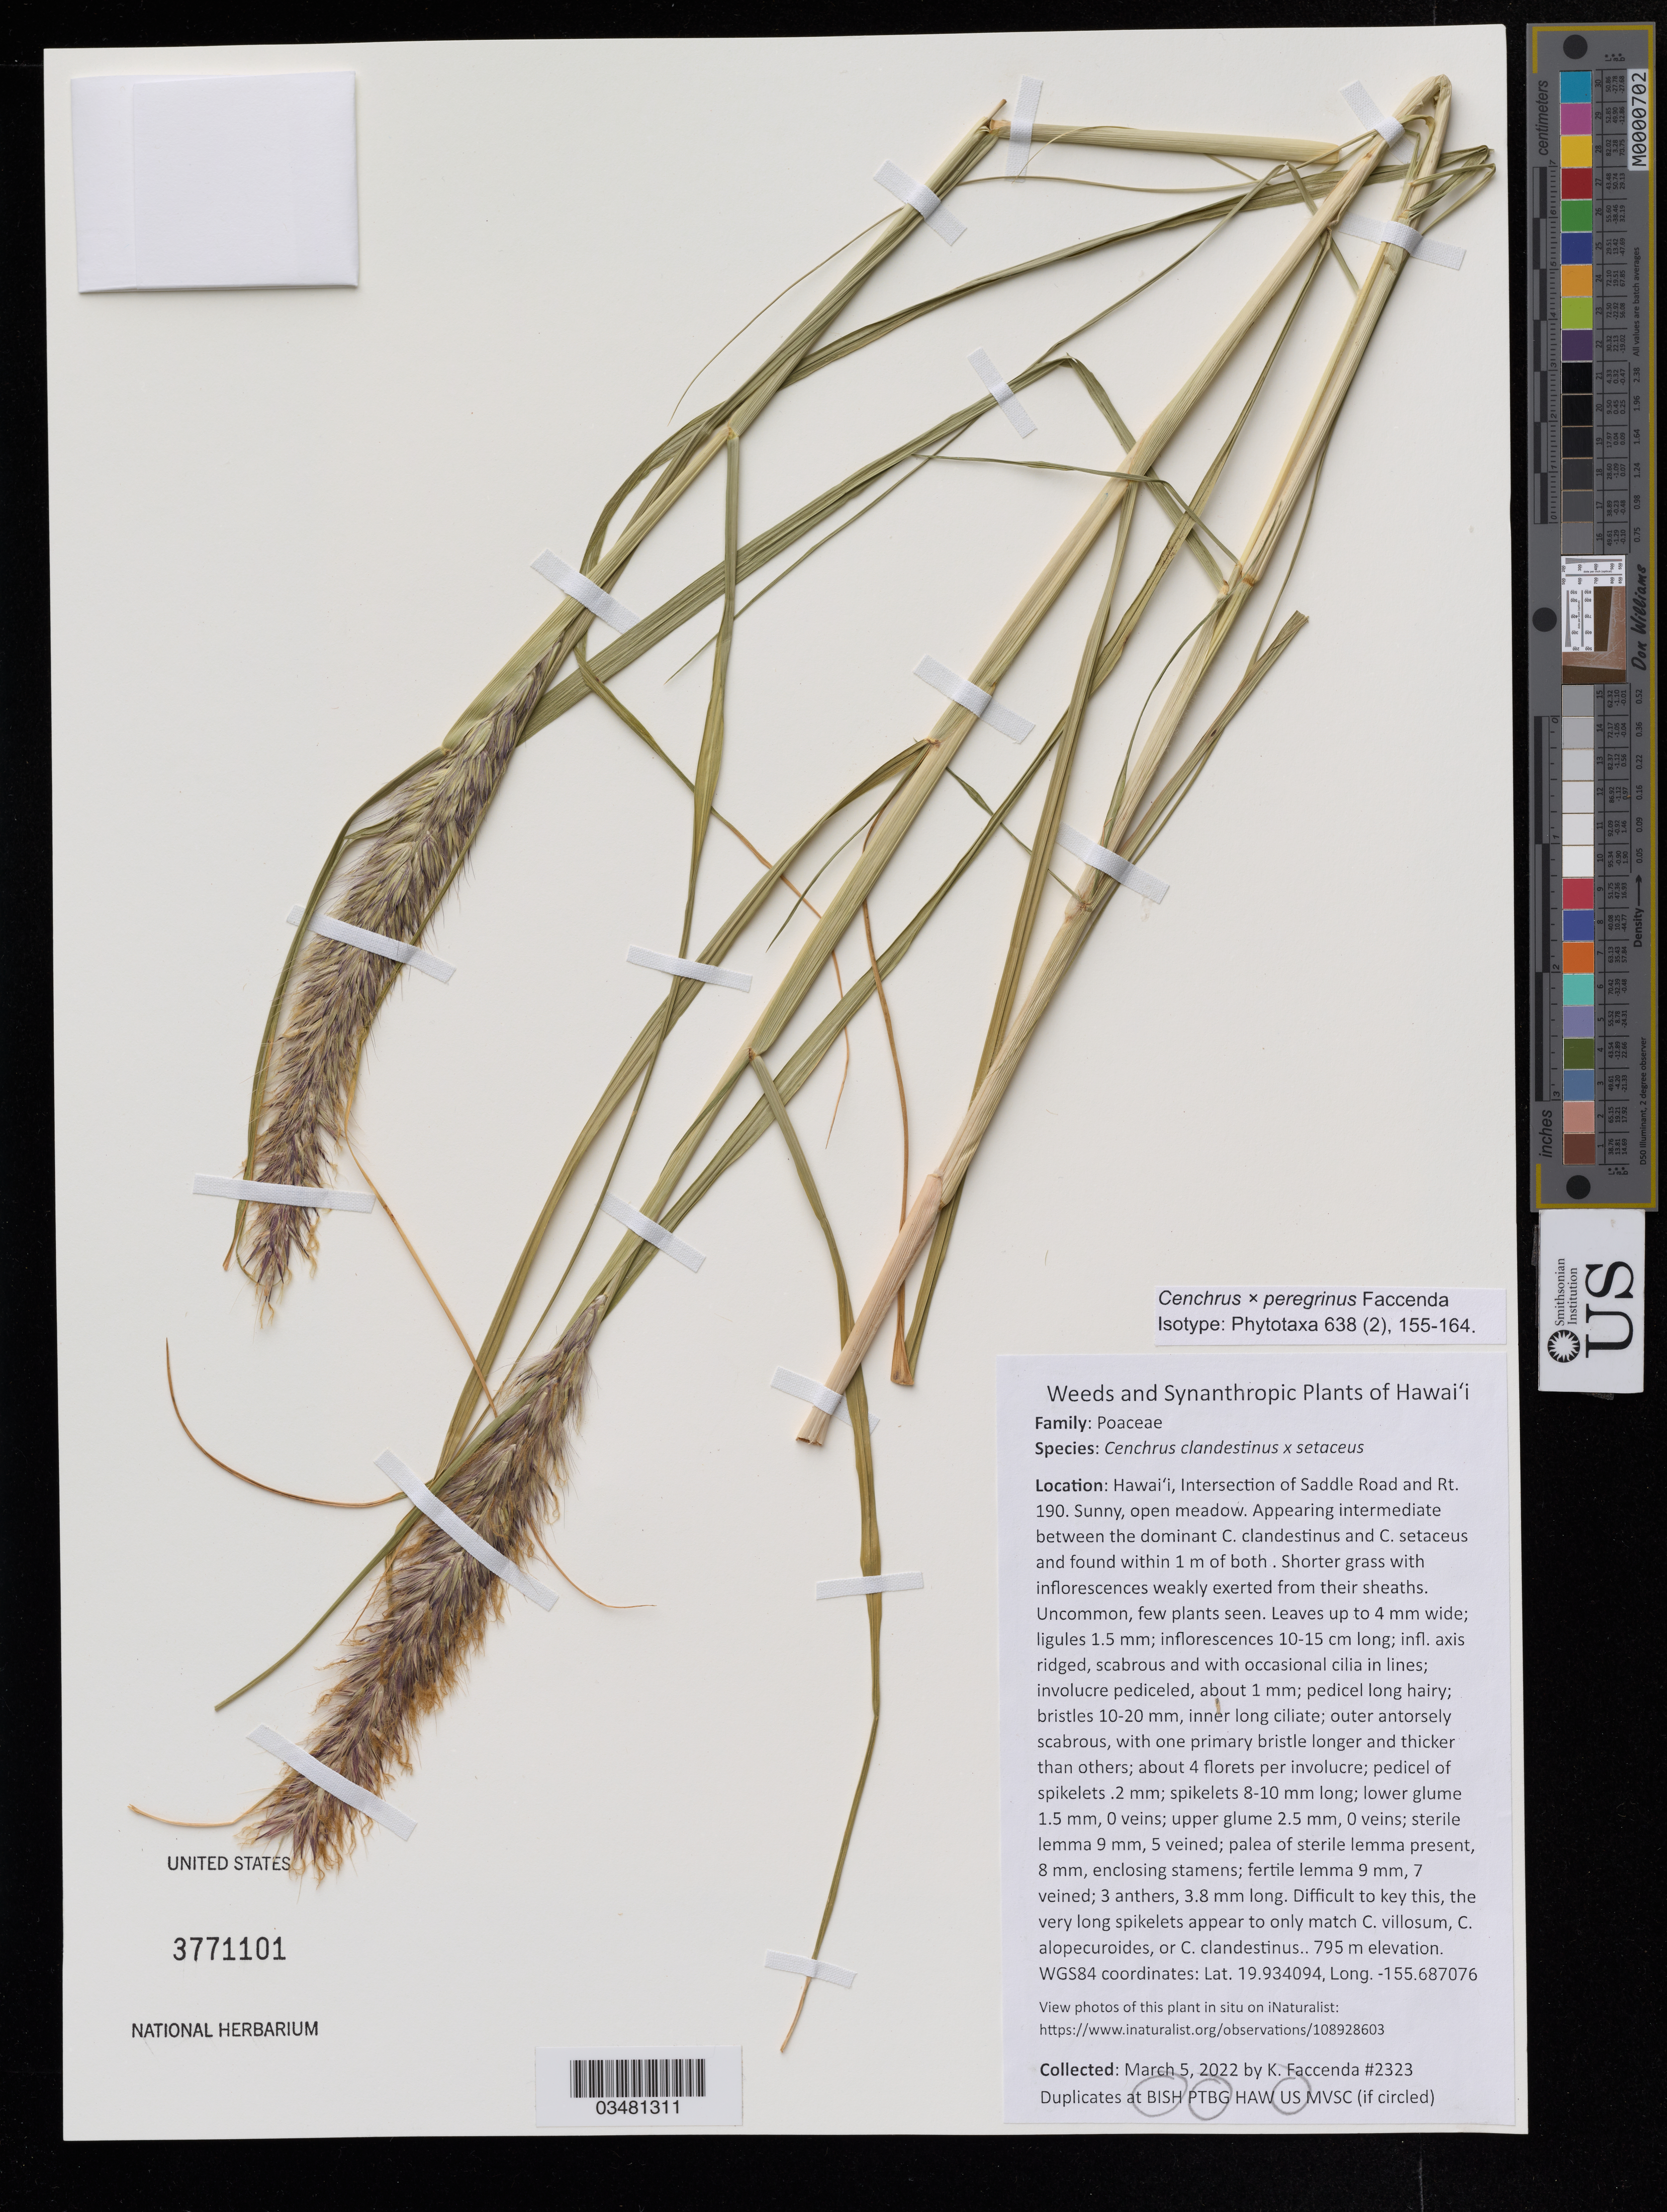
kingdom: Plantae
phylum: Tracheophyta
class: Liliopsida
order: Poales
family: Poaceae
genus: Cenchrus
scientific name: Cenchrus x peregrinus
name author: Faccenda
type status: Isotype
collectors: K. Faccenda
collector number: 2323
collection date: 2022-03-05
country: United States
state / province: Hawaii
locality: Intersection of Saddle Road and Rt.190.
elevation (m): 795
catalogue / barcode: US 3771101